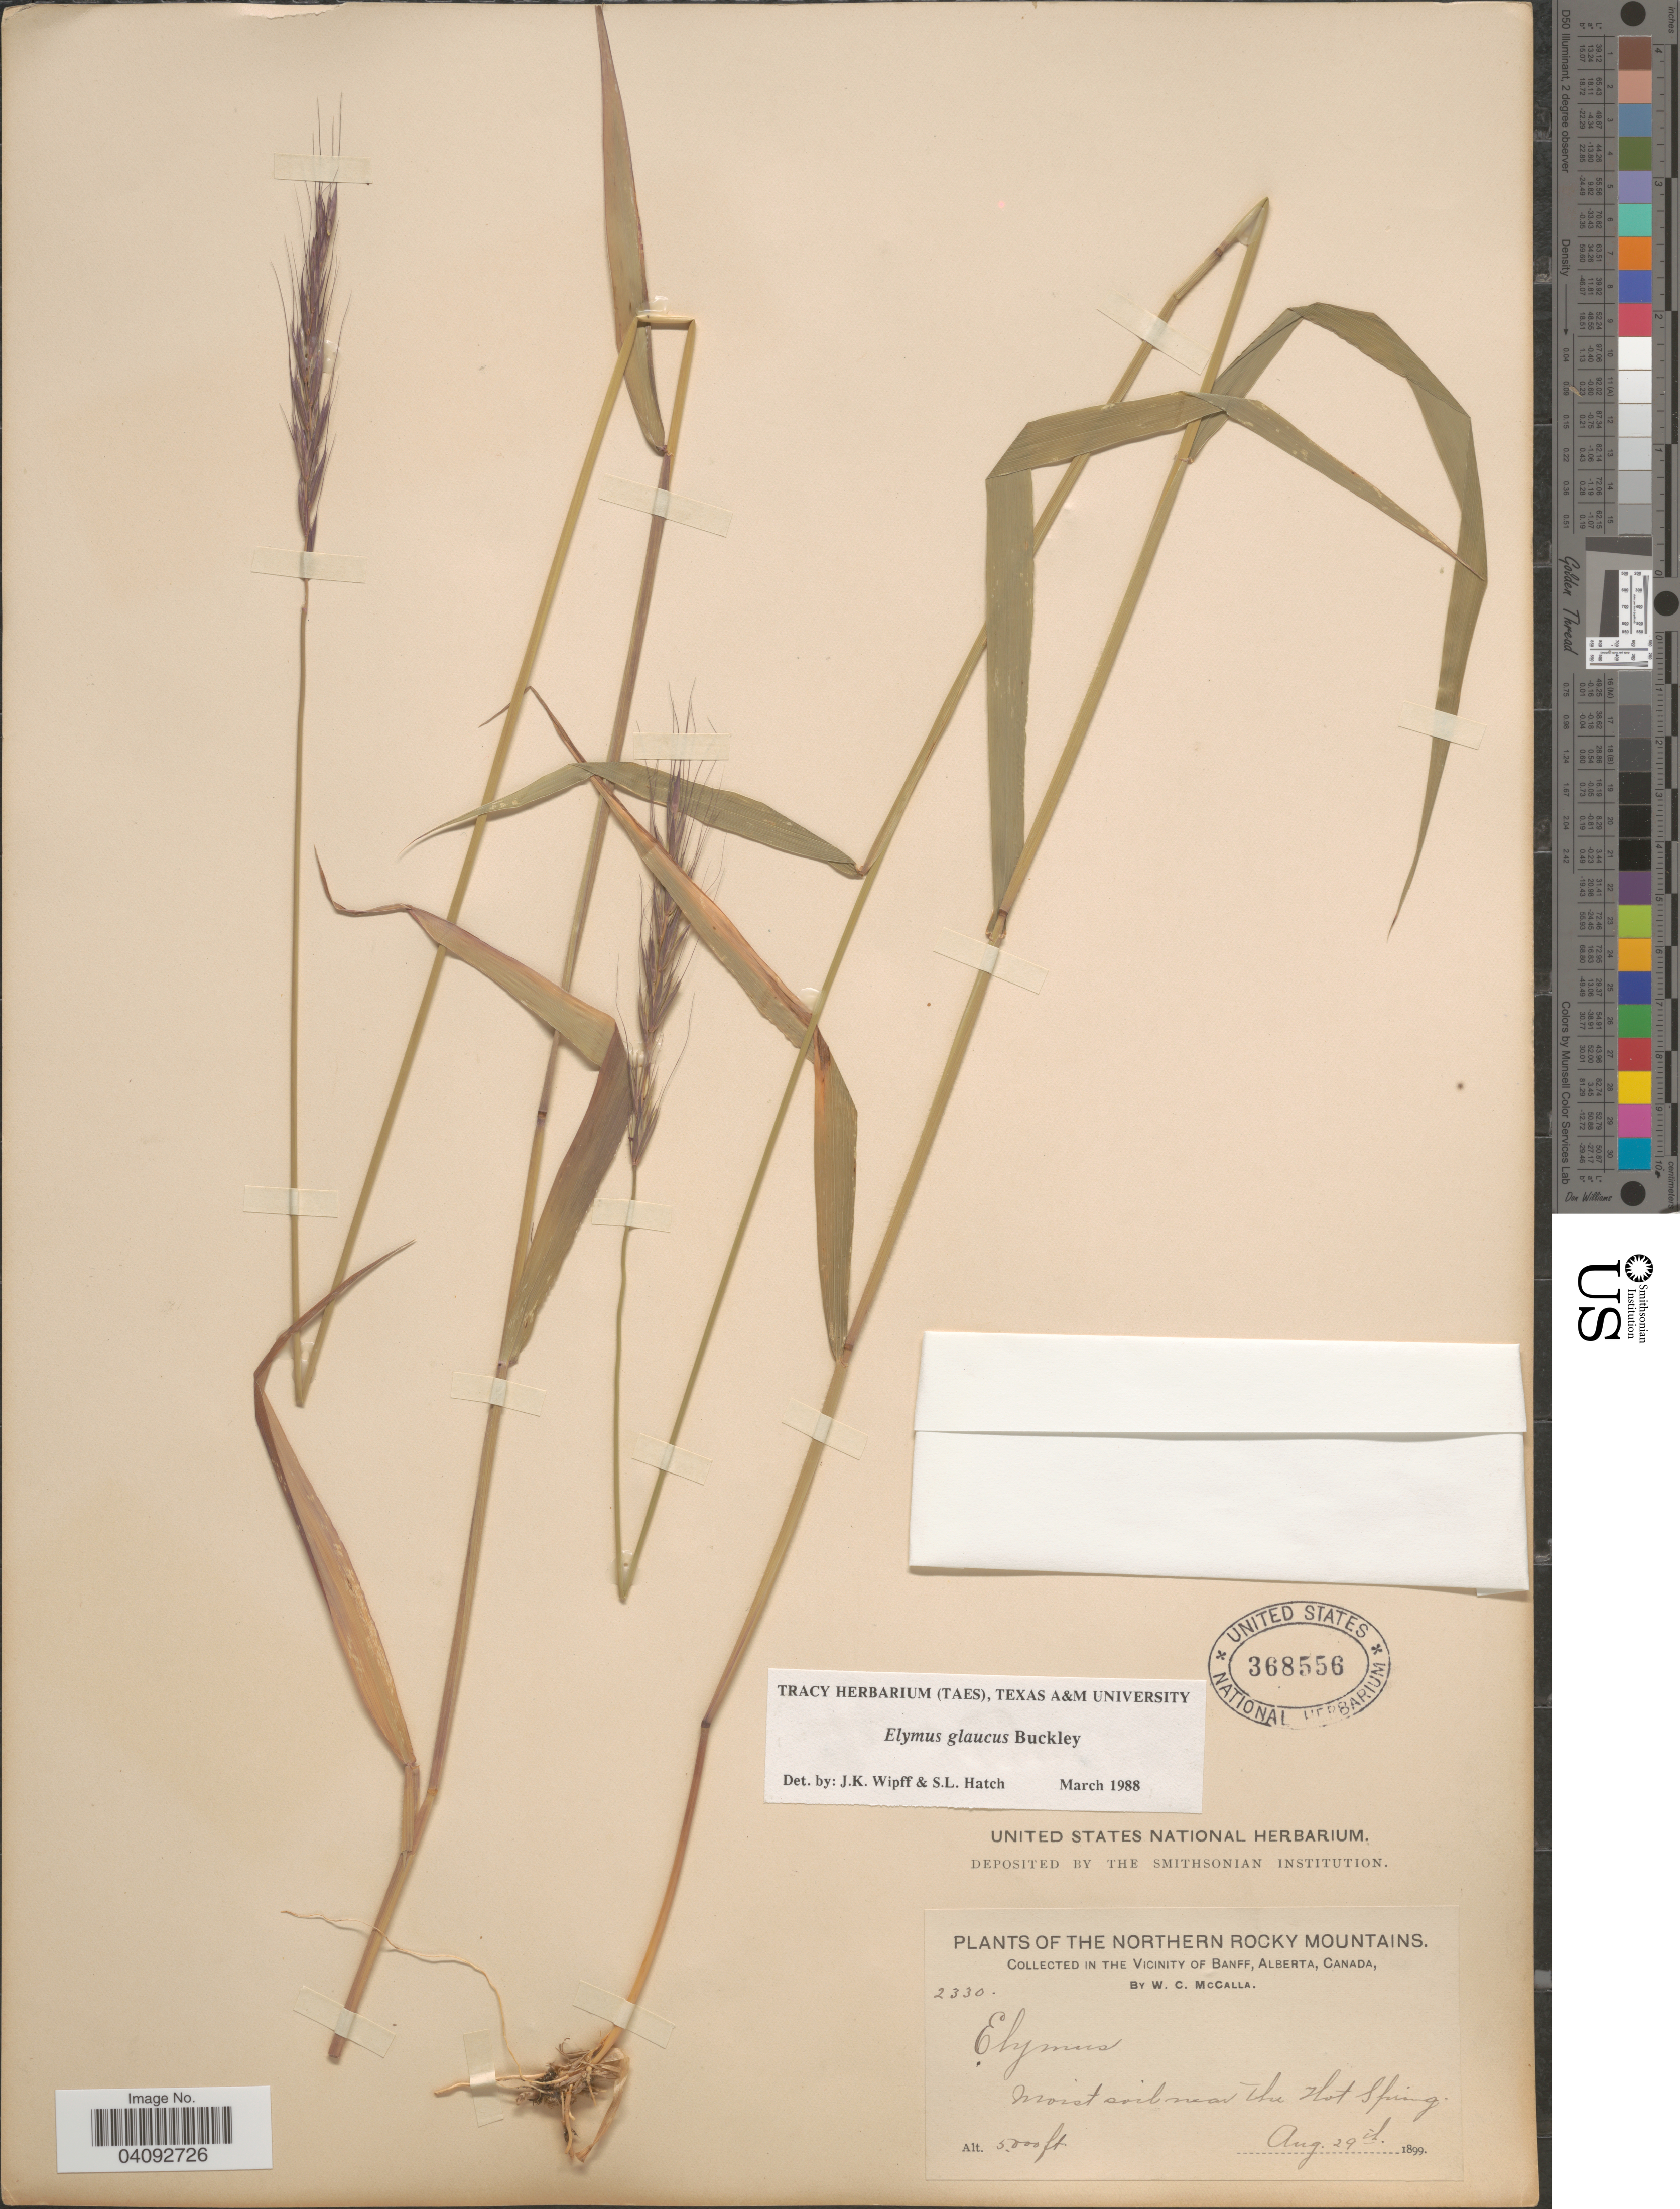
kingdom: Plantae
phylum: Tracheophyta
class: Liliopsida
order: Poales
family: Poaceae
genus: Elymus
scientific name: Elymus glaucus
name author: Buckley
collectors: W. McCalla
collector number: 2330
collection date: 1899-08-29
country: Canada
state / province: Alberta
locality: Northern Rocky Mountains. In the Vicinity of Banff. Moist soil near the Hot Spring.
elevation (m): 1524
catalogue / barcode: US 368556